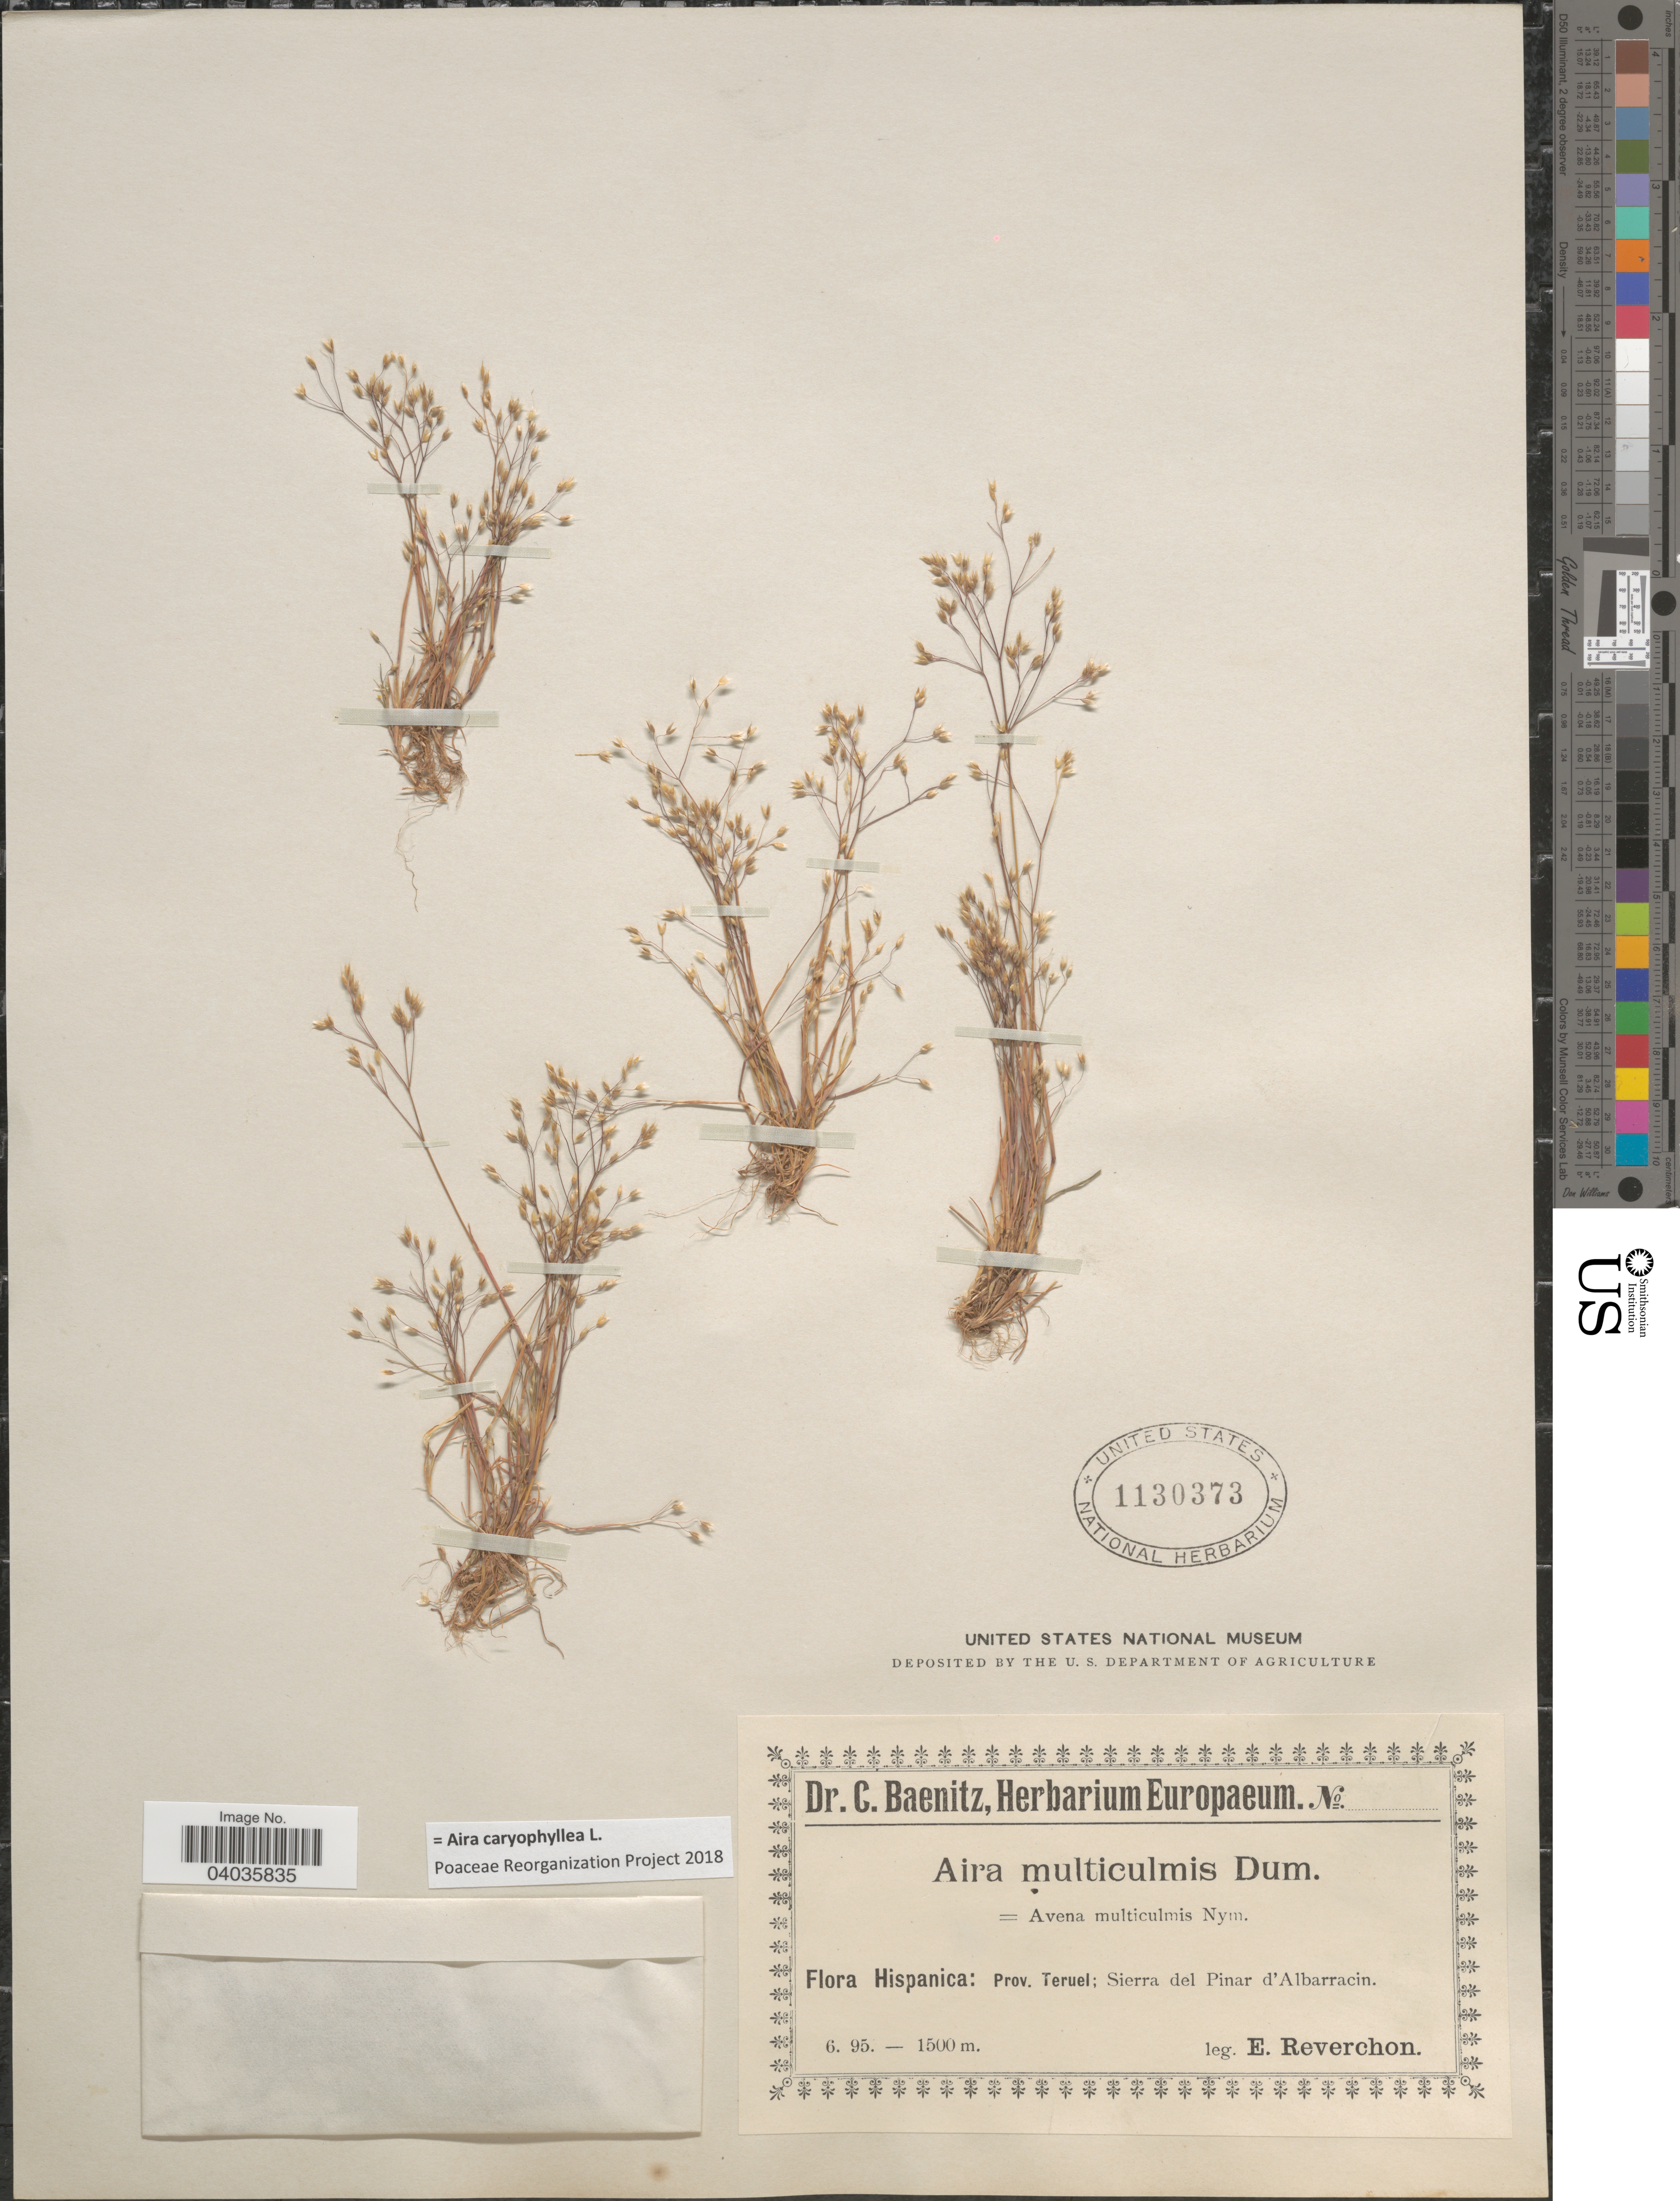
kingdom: Plantae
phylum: Tracheophyta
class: Liliopsida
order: Poales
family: Poaceae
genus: Aira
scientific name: Aira caryophyllea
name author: L.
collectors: E. Reverchon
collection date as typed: Transcribed d/m/y: /6/95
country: Spain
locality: Hispanica: Prov. Teruel; Sierra del Pinar d' Albarracin.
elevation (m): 1500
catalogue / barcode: US 1130373